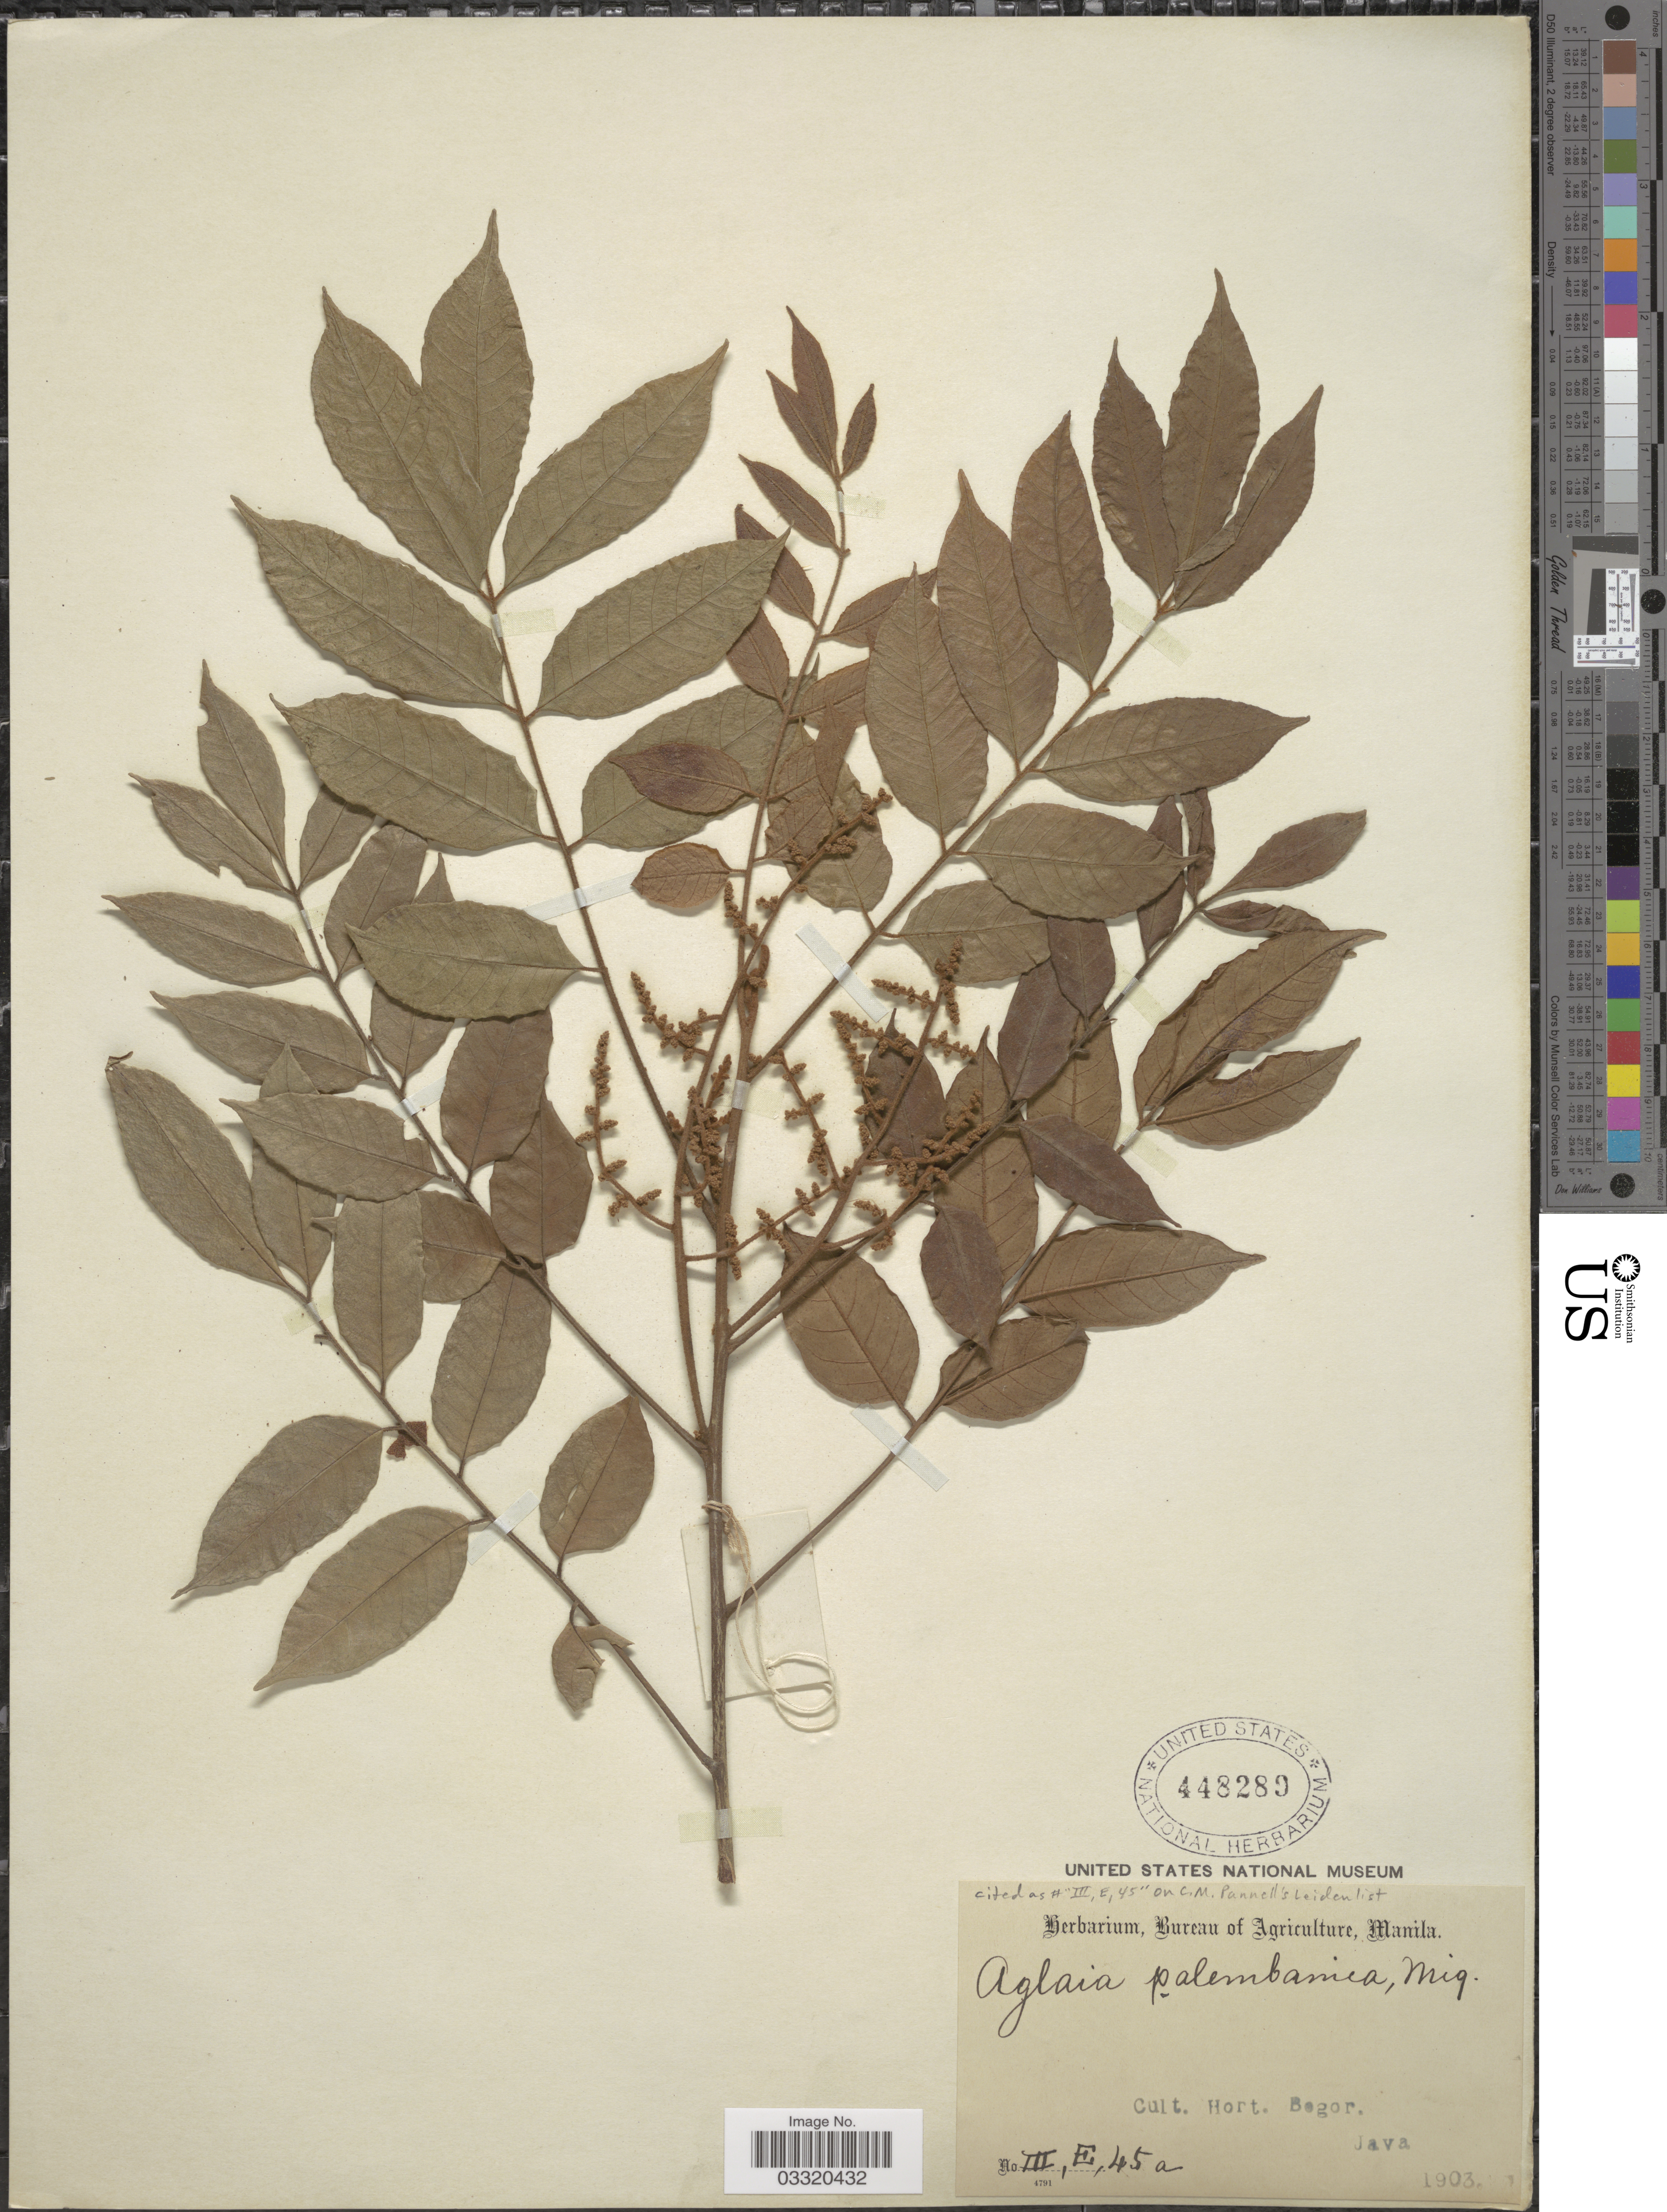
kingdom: Plantae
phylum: Tracheophyta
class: Magnoliopsida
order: Sapindales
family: Meliaceae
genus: Aglaia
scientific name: Aglaia palembanica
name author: Miq.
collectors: Ex herb. Bureau of Agriculture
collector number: III,E,45a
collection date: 1903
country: Indonesia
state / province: Java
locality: Cult. Hort. Bogor.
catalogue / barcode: US 448289